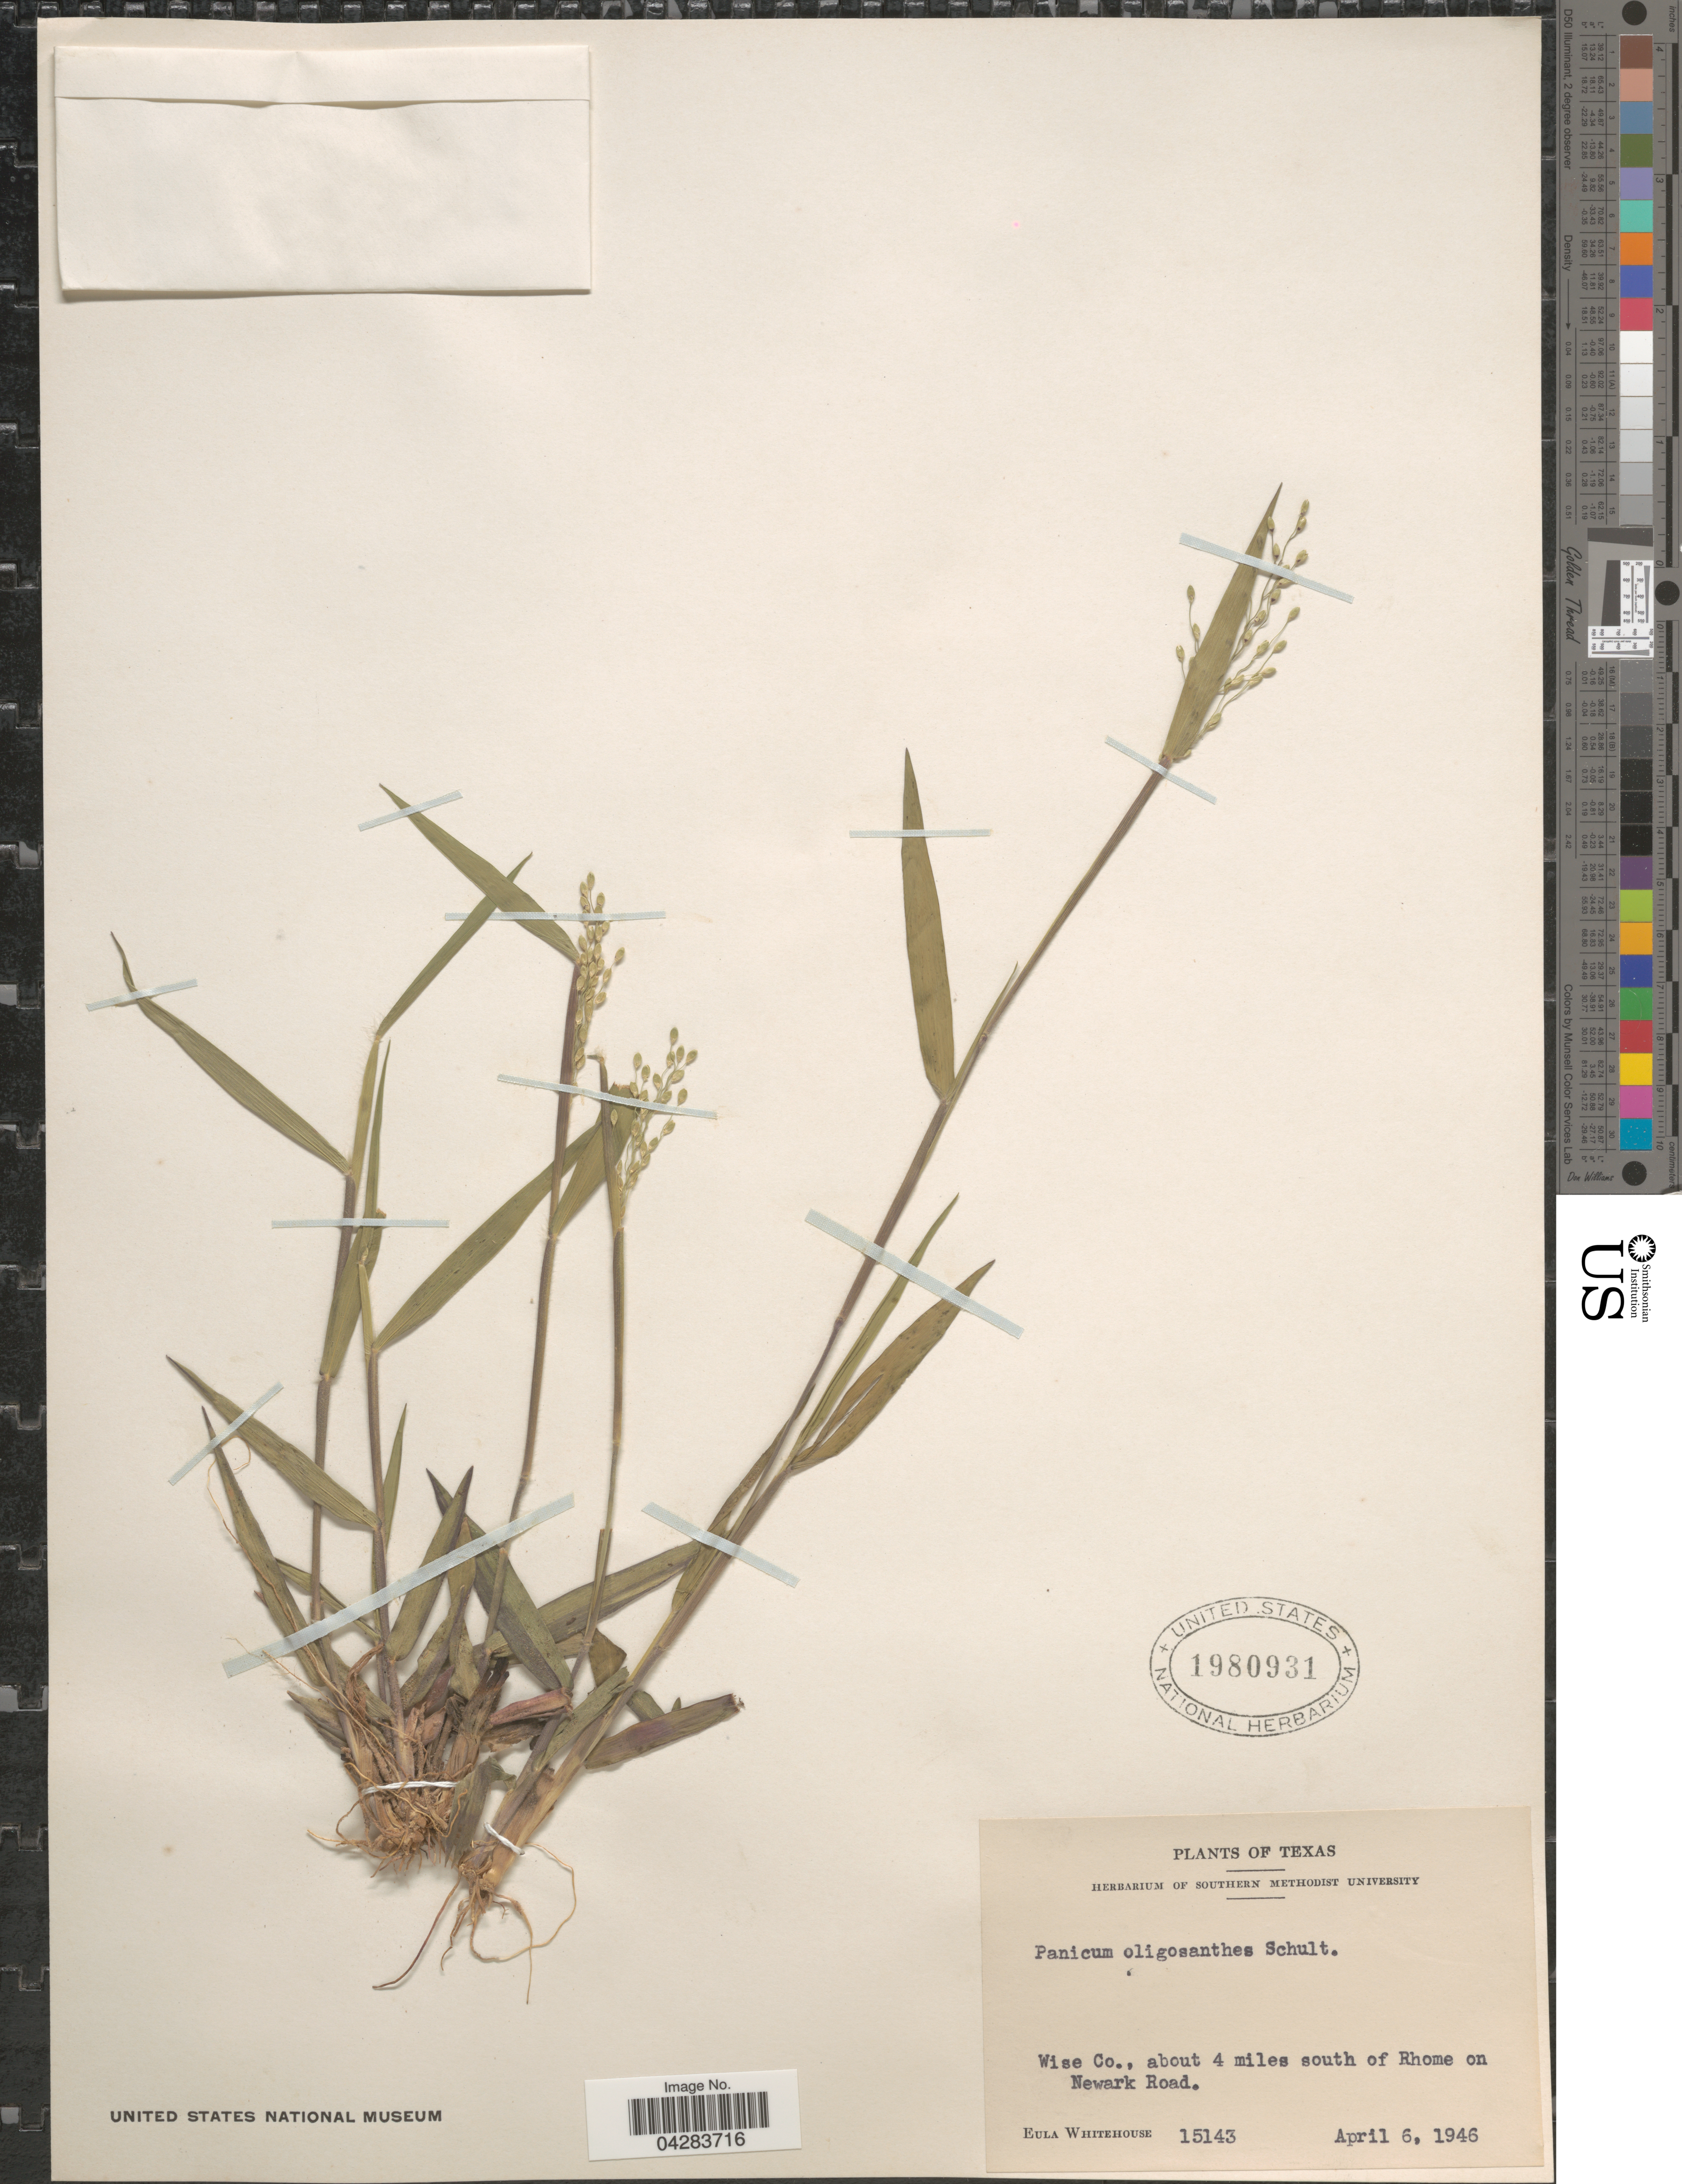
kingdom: Plantae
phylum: Tracheophyta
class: Liliopsida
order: Poales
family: Poaceae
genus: Dichanthelium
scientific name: Dichanthelium oligosanthes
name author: (Schult.) Gould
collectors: E. Whitehouse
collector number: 15143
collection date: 1946-04-06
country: United States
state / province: Texas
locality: Wise Co., about 4 miles south of Rhome on Newark Road.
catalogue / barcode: US 1980931